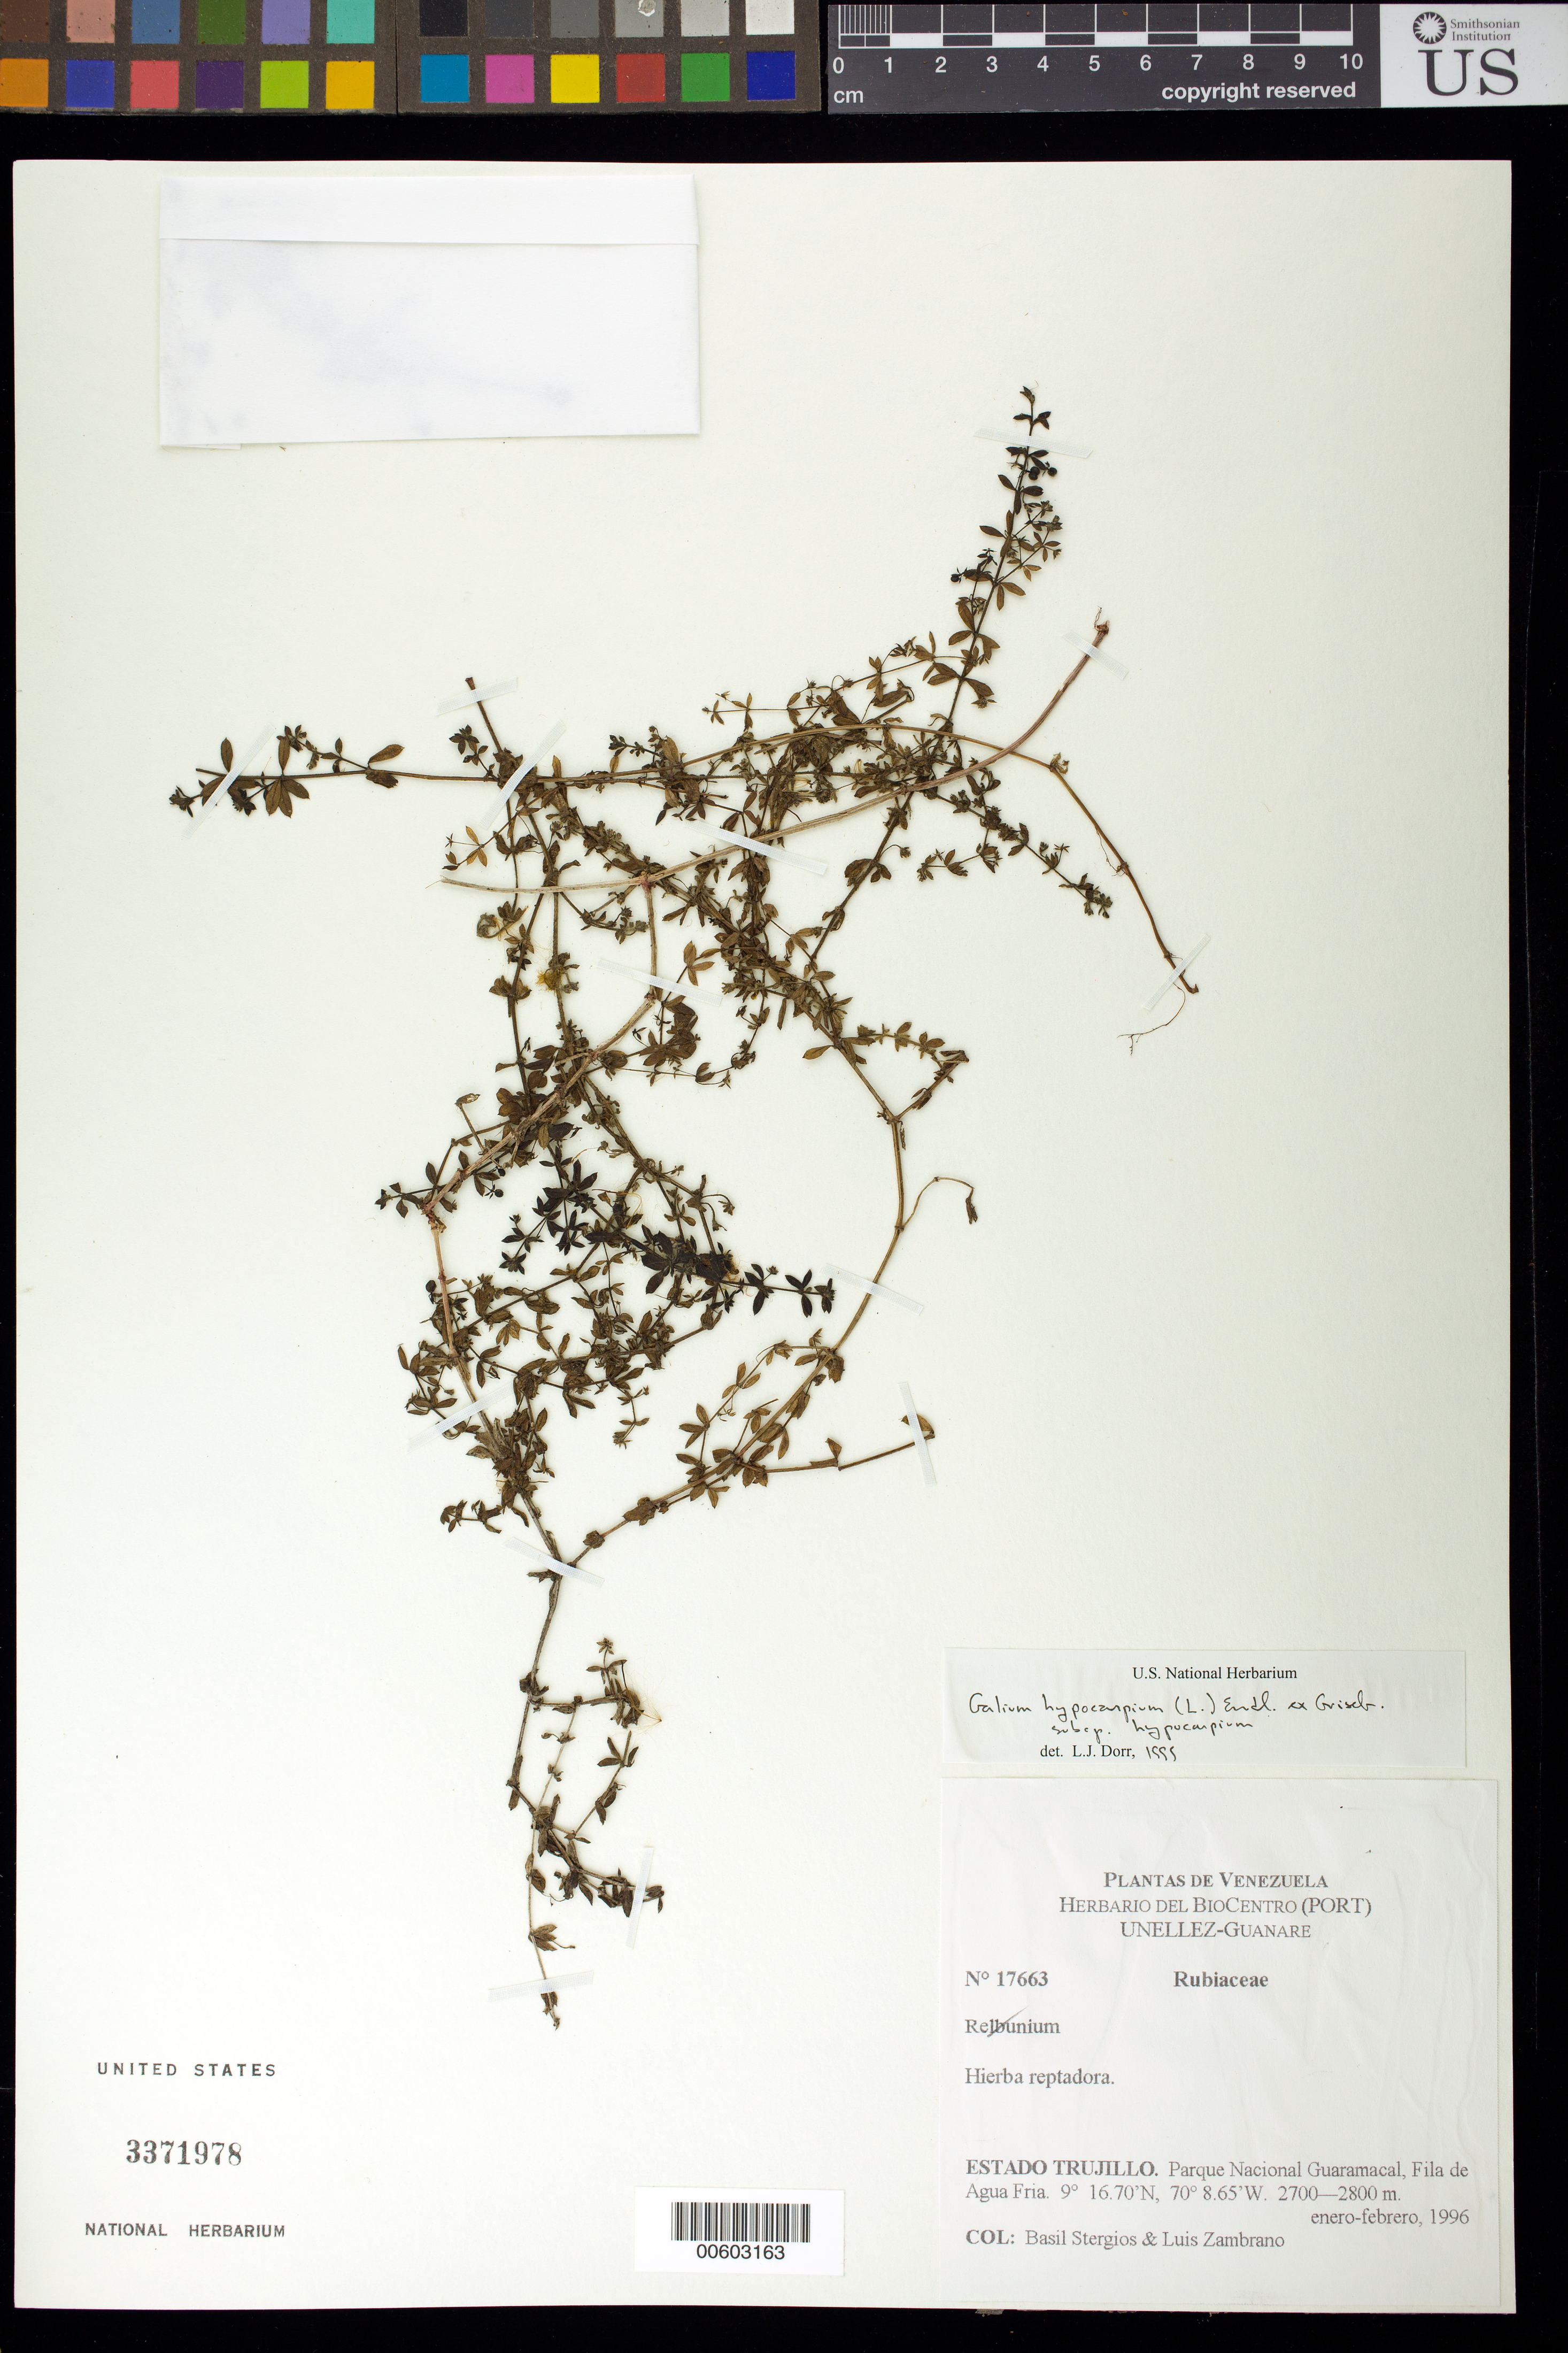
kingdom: Plantae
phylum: Tracheophyta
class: Magnoliopsida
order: Gentianales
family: Rubiaceae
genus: Galium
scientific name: Galium hypocarpium subsp. hypocarpium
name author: (L.) Endl. ex Griseb.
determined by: Dorr, L. J., (BOT), Smithsonian Institution - National Museum of Natural History (UNITED STATES)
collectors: B. G. Stergios & L. Zambrano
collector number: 17663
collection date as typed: Jan 1996 to -- Feb 1996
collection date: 1996-01/1996-02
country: Venezuela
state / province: Trujillo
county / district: Boconó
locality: Parque Nacional Guaramacal, Fila de Agua Fria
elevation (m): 2700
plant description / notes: PORT, US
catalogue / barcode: US 3371978